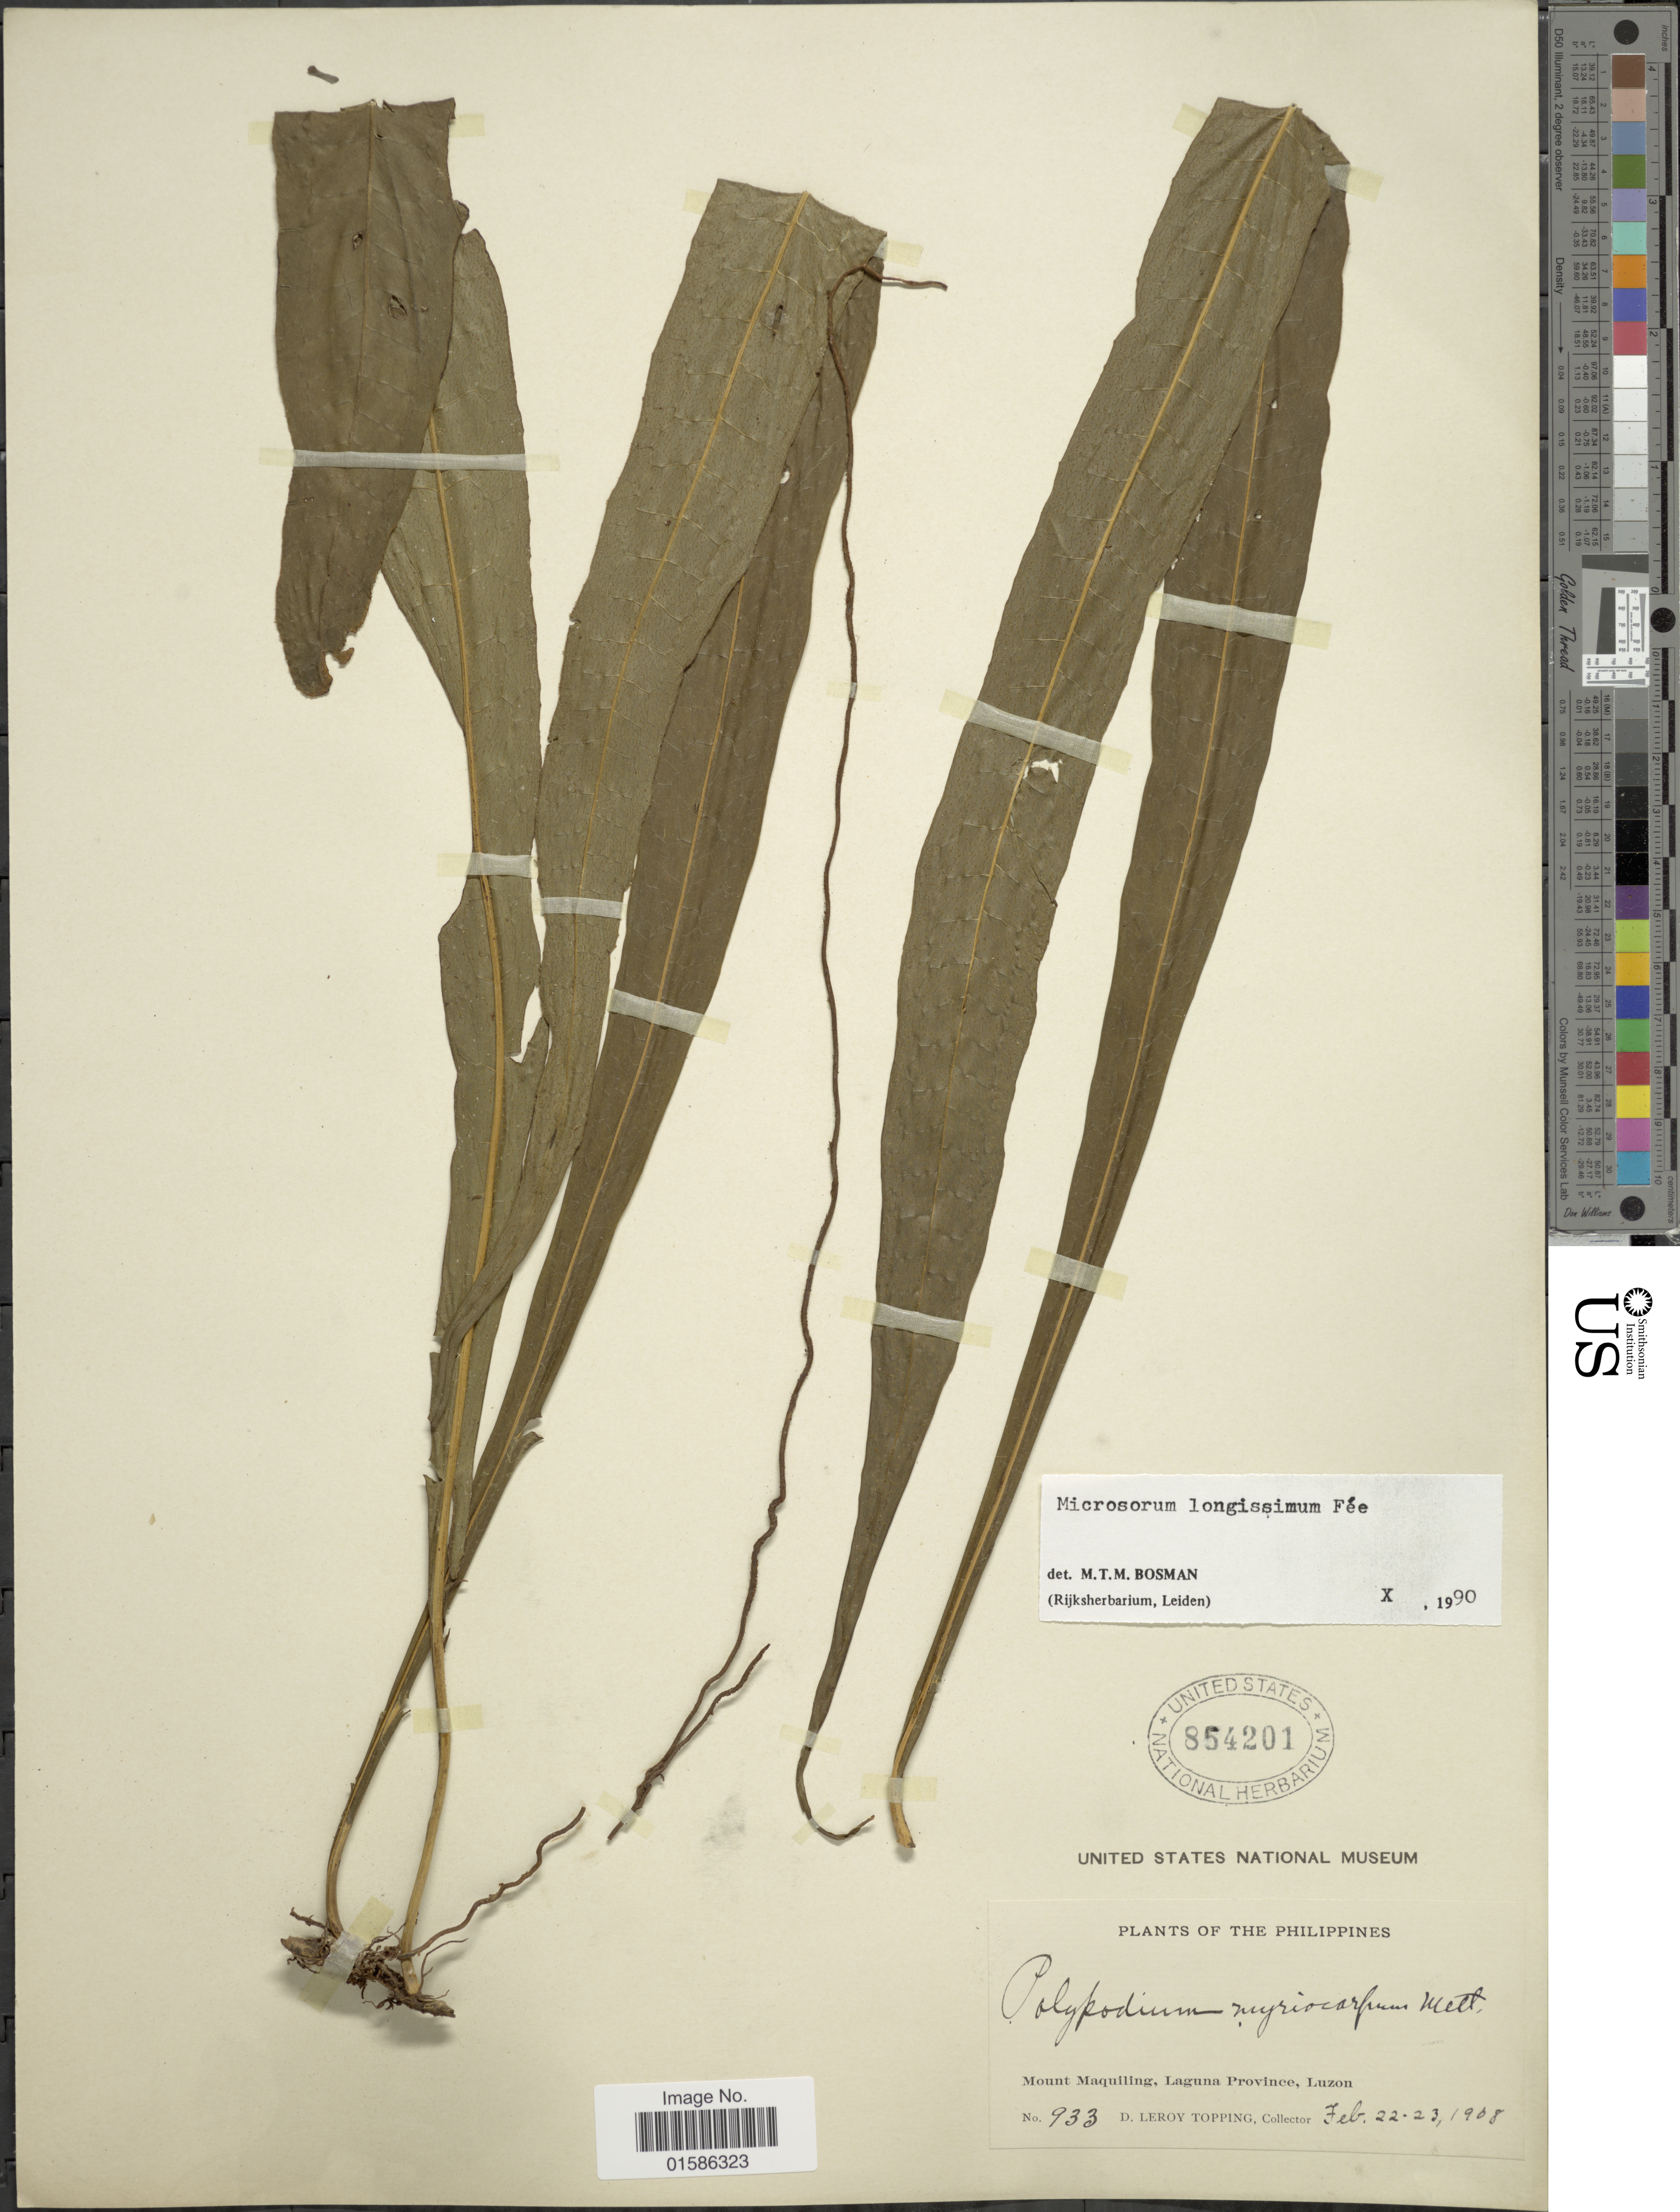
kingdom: Plantae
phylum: Tracheophyta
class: Polypodiopsida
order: Polypodiales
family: Polypodiaceae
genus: Microsorum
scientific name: Microsorum longissimum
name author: Fée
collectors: D. L. Topping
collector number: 933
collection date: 1908-02-22/1908-02-23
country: Philippines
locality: Mount Maquiling, Laguna Province, Luzon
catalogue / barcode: US 854201